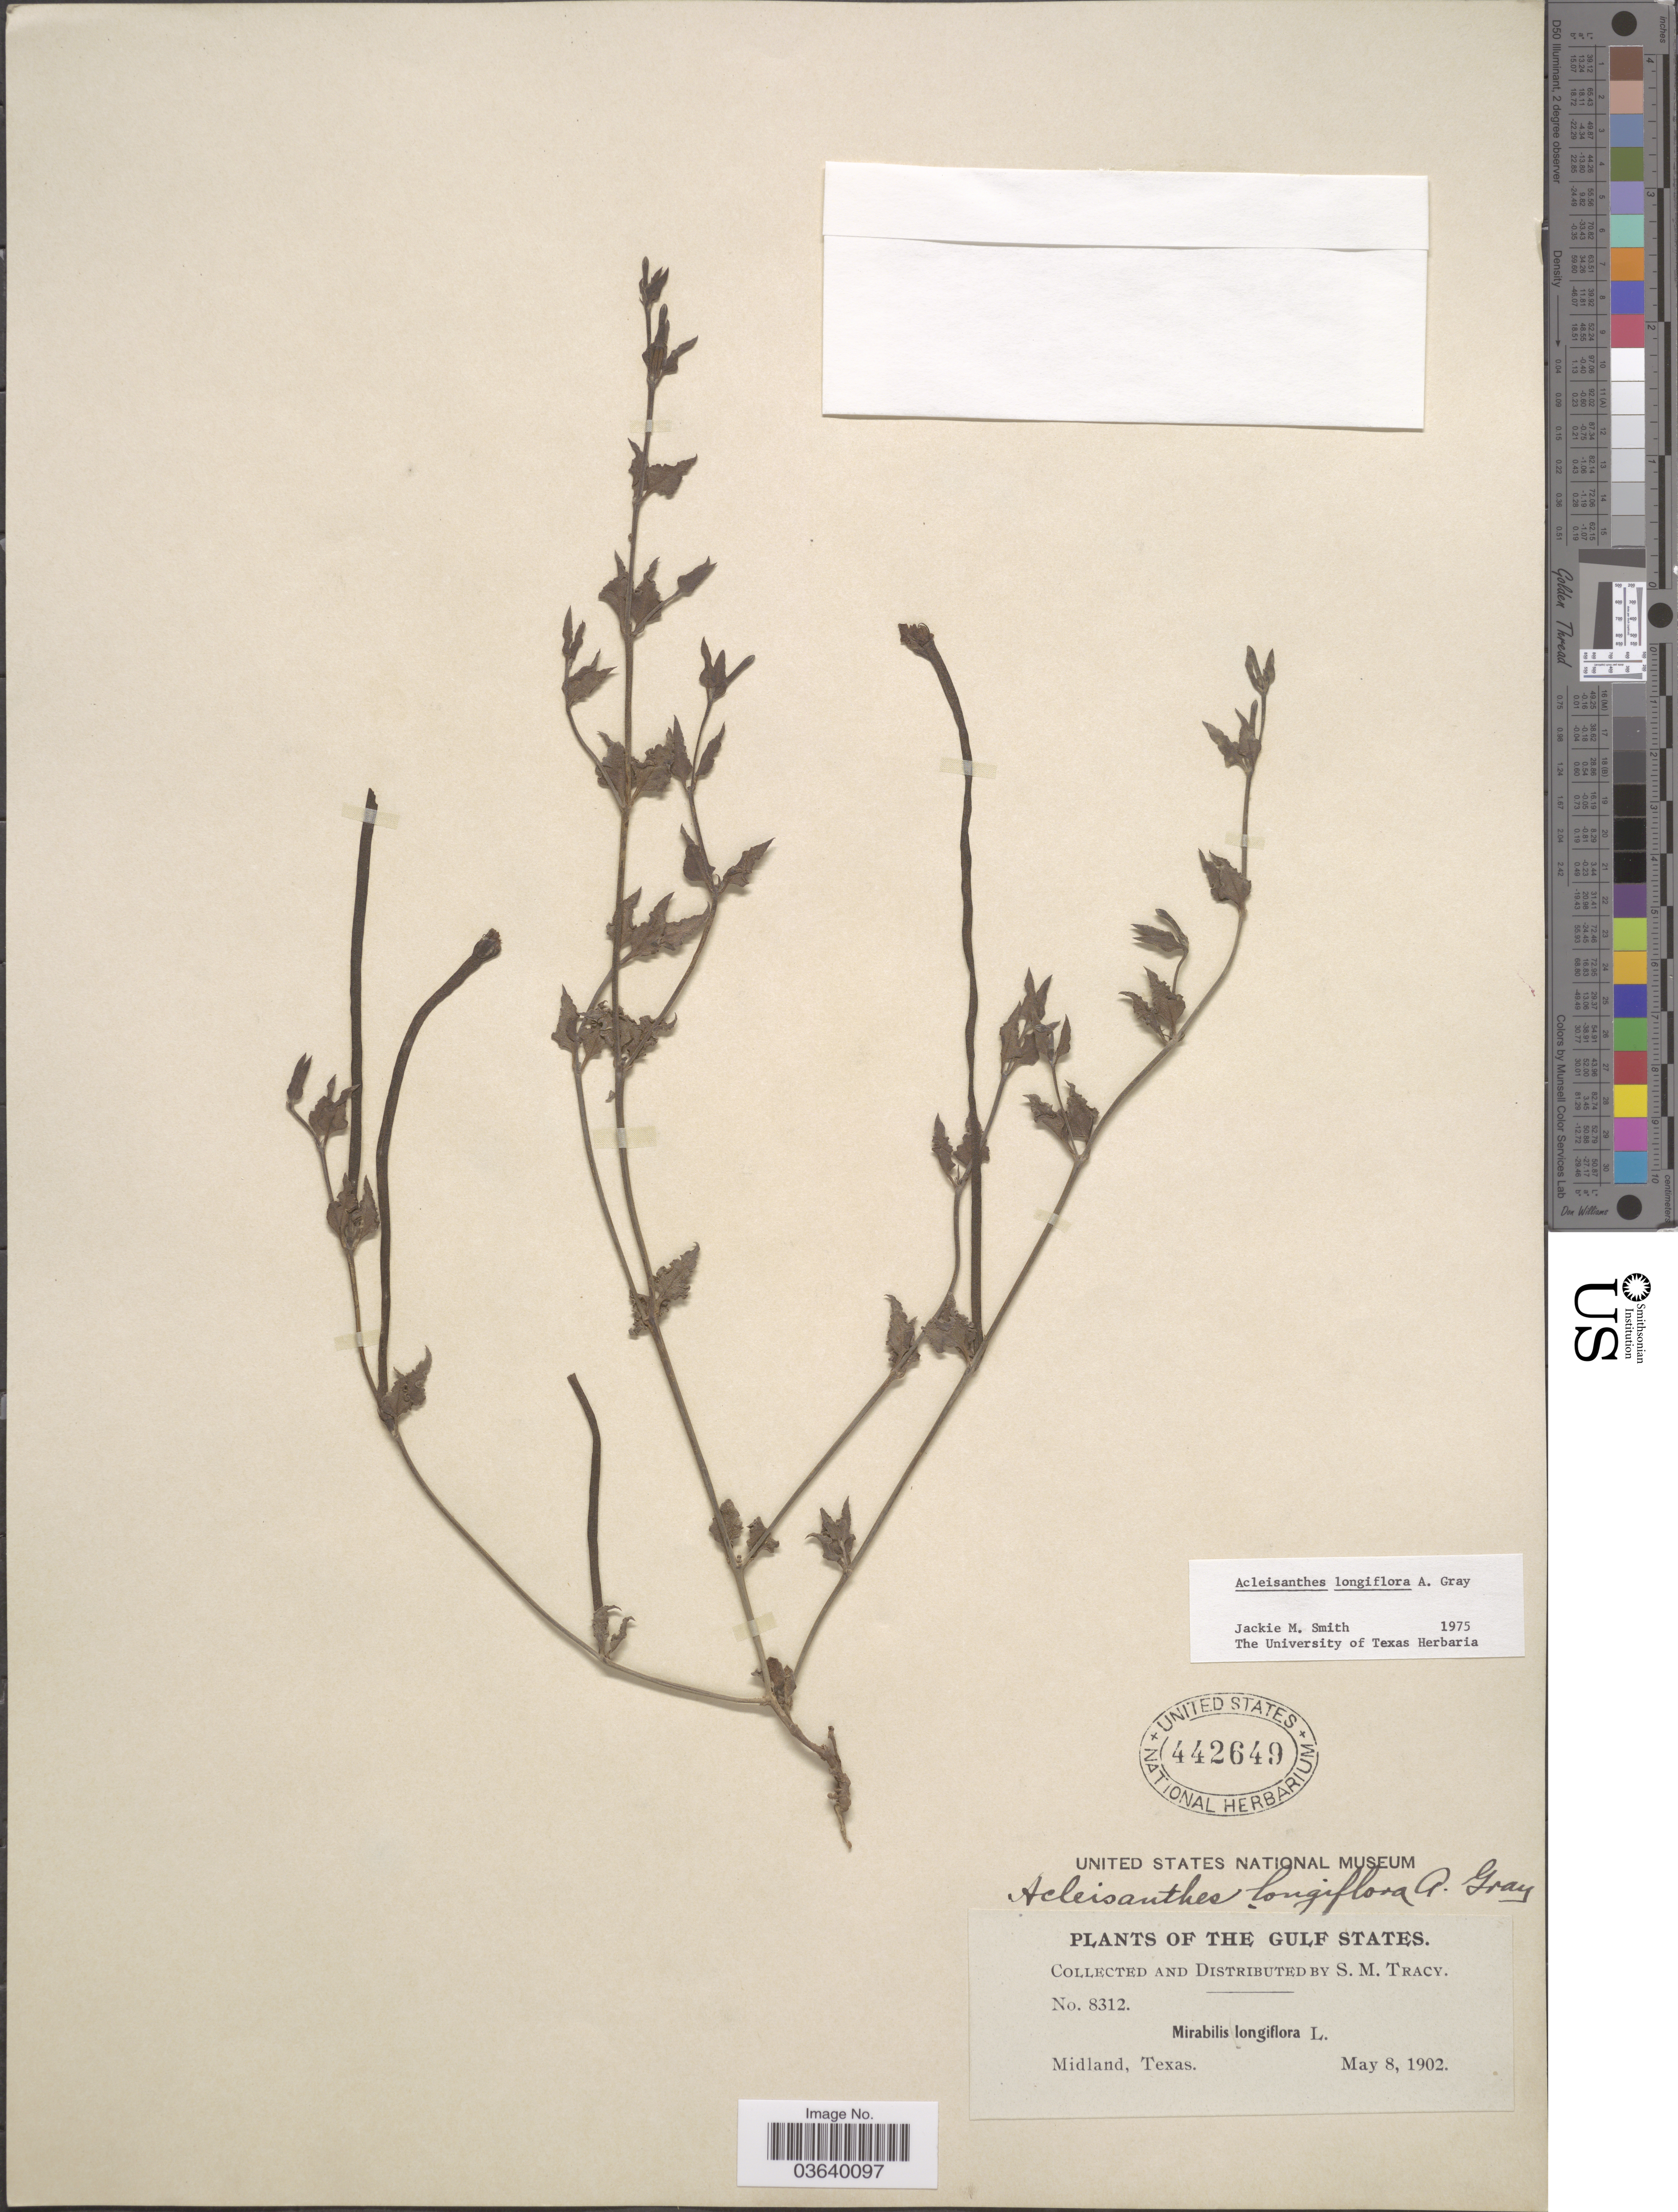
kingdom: Plantae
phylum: Tracheophyta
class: Magnoliopsida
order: Caryophyllales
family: Nyctaginaceae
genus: Acleisanthes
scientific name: Acleisanthes longiflora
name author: A. Gray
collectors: S. M. Tracy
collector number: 8312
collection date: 1902-05-08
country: United States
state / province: Texas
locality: The Gulf States. Midland.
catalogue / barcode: US 442649